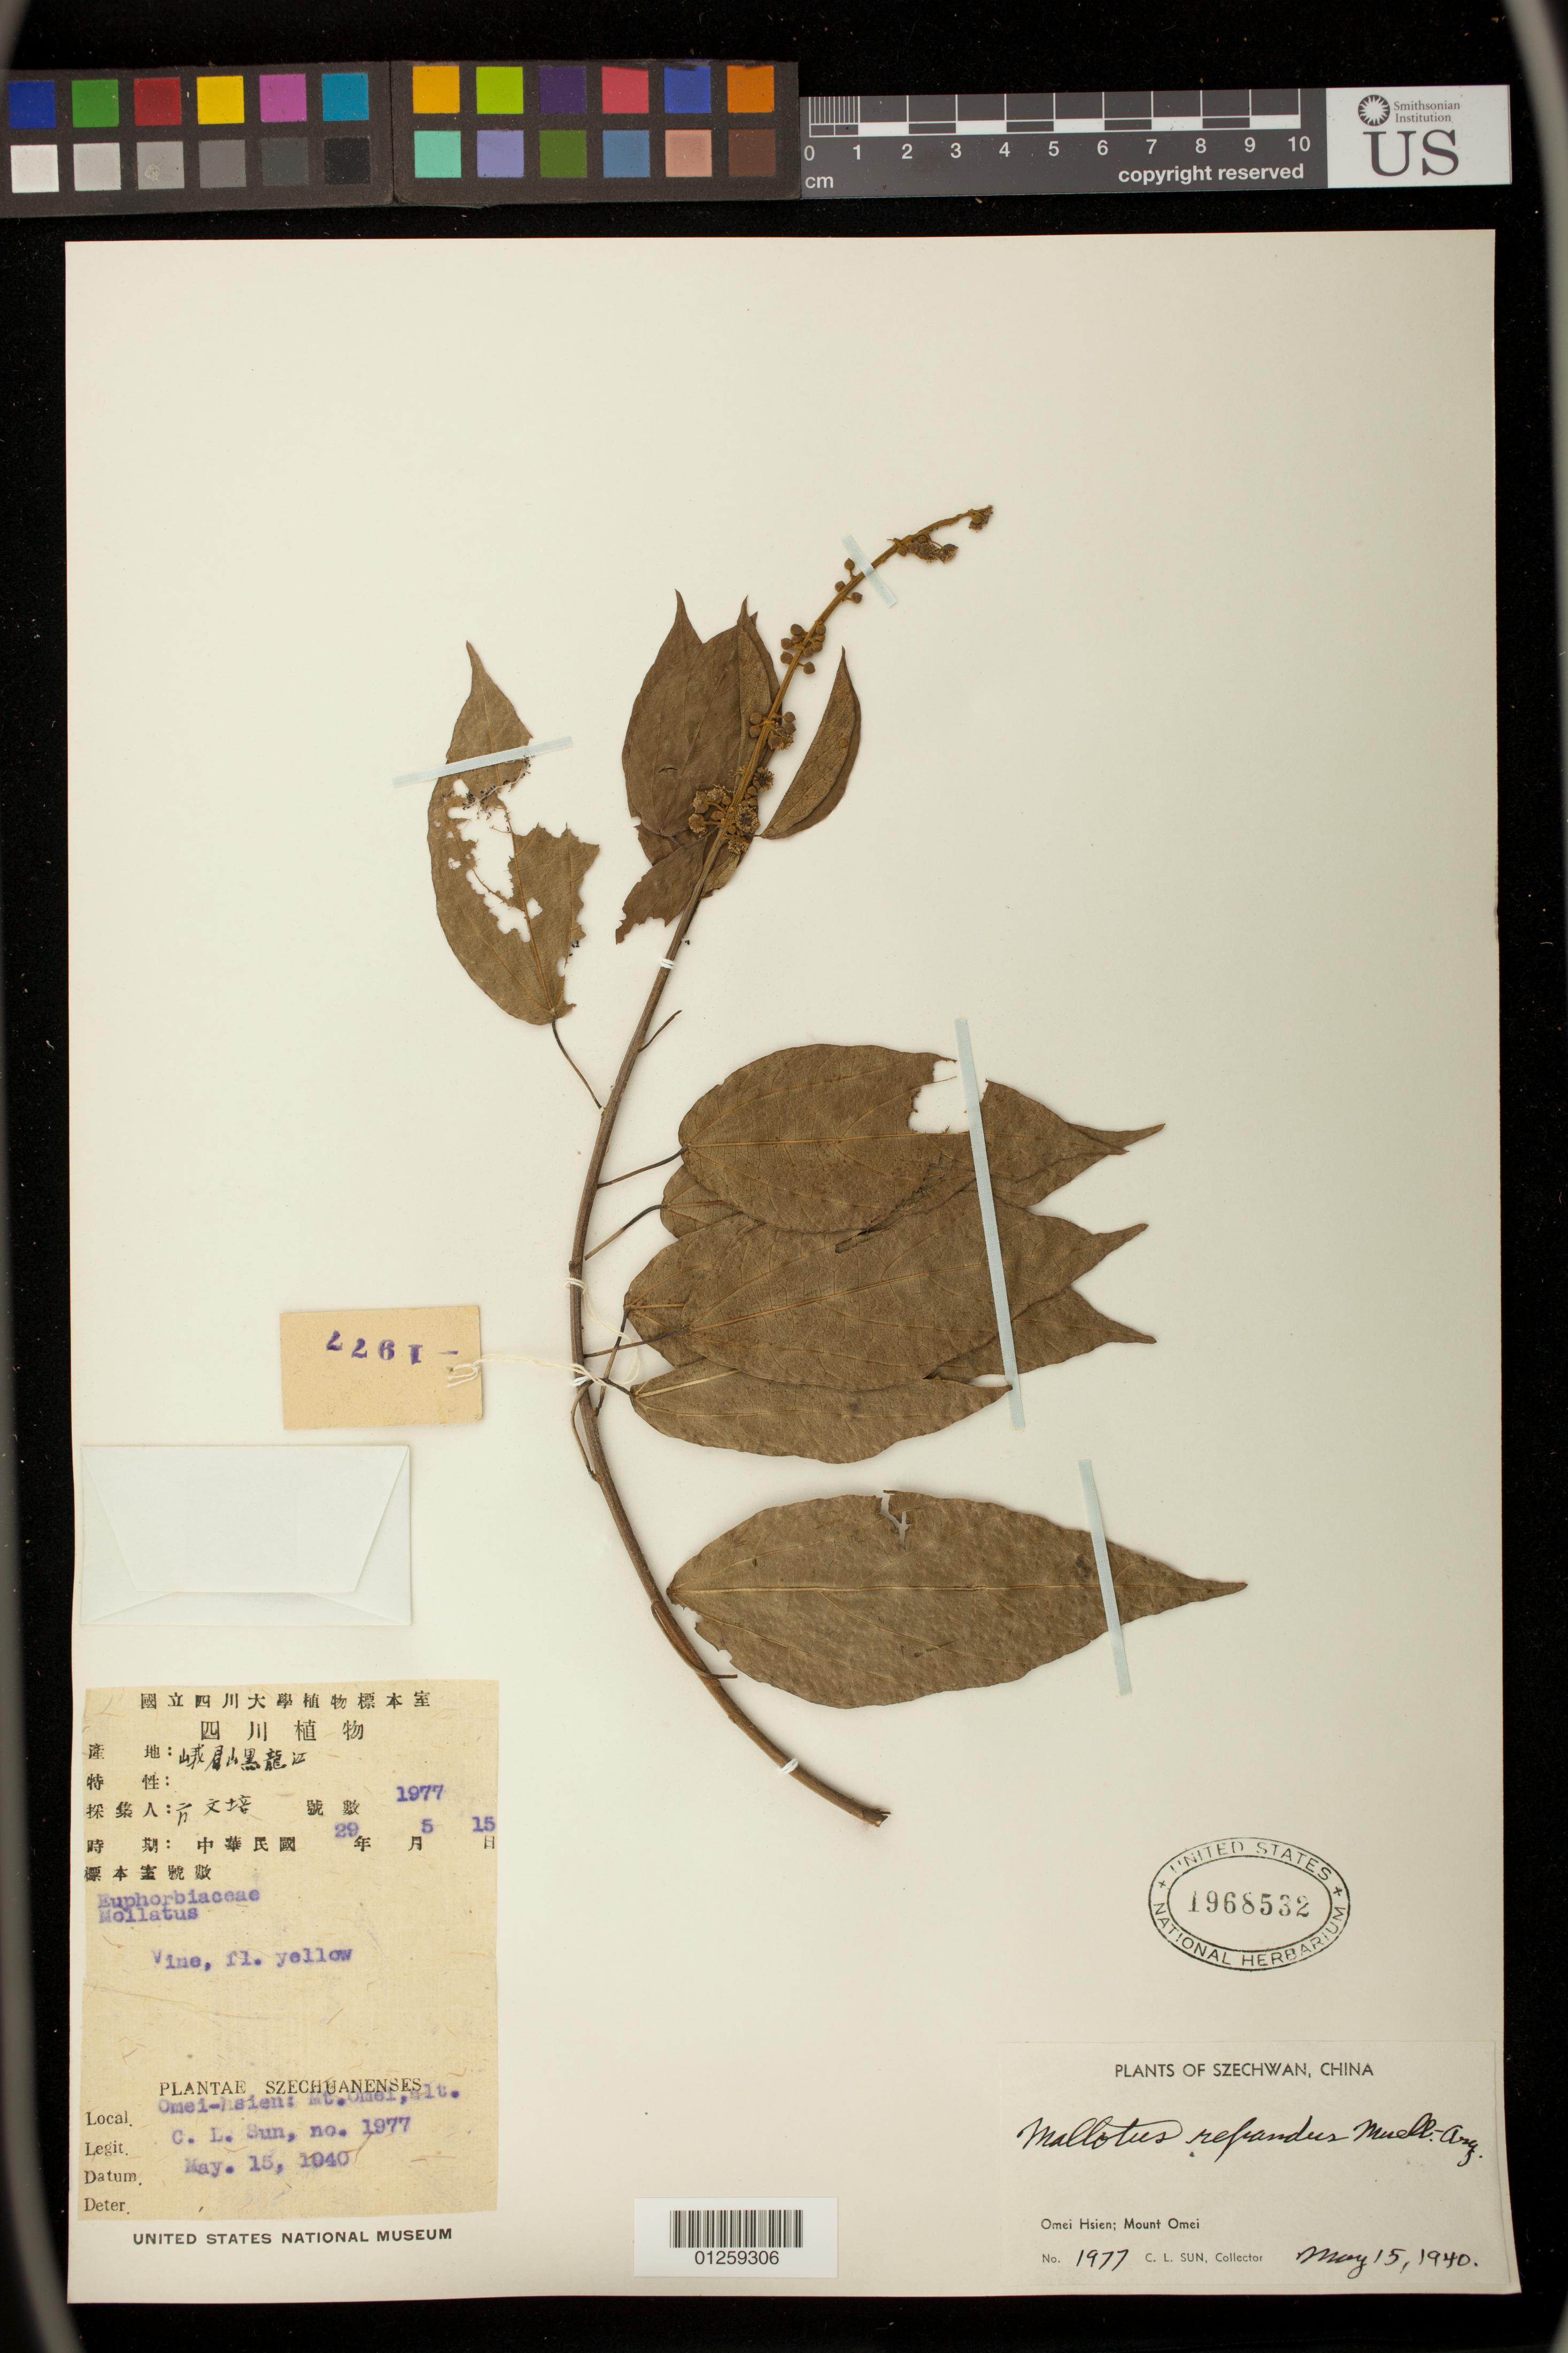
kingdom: Plantae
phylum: Tracheophyta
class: Magnoliopsida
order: Malpighiales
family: Euphorbiaceae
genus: Mallotus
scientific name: Mallotus repandus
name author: (Rottler) Müll. Arg.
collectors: C. Sun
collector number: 1977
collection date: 1940-05-15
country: China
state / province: Sichuan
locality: Omei Hsien; Mount Omei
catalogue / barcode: US 1968532